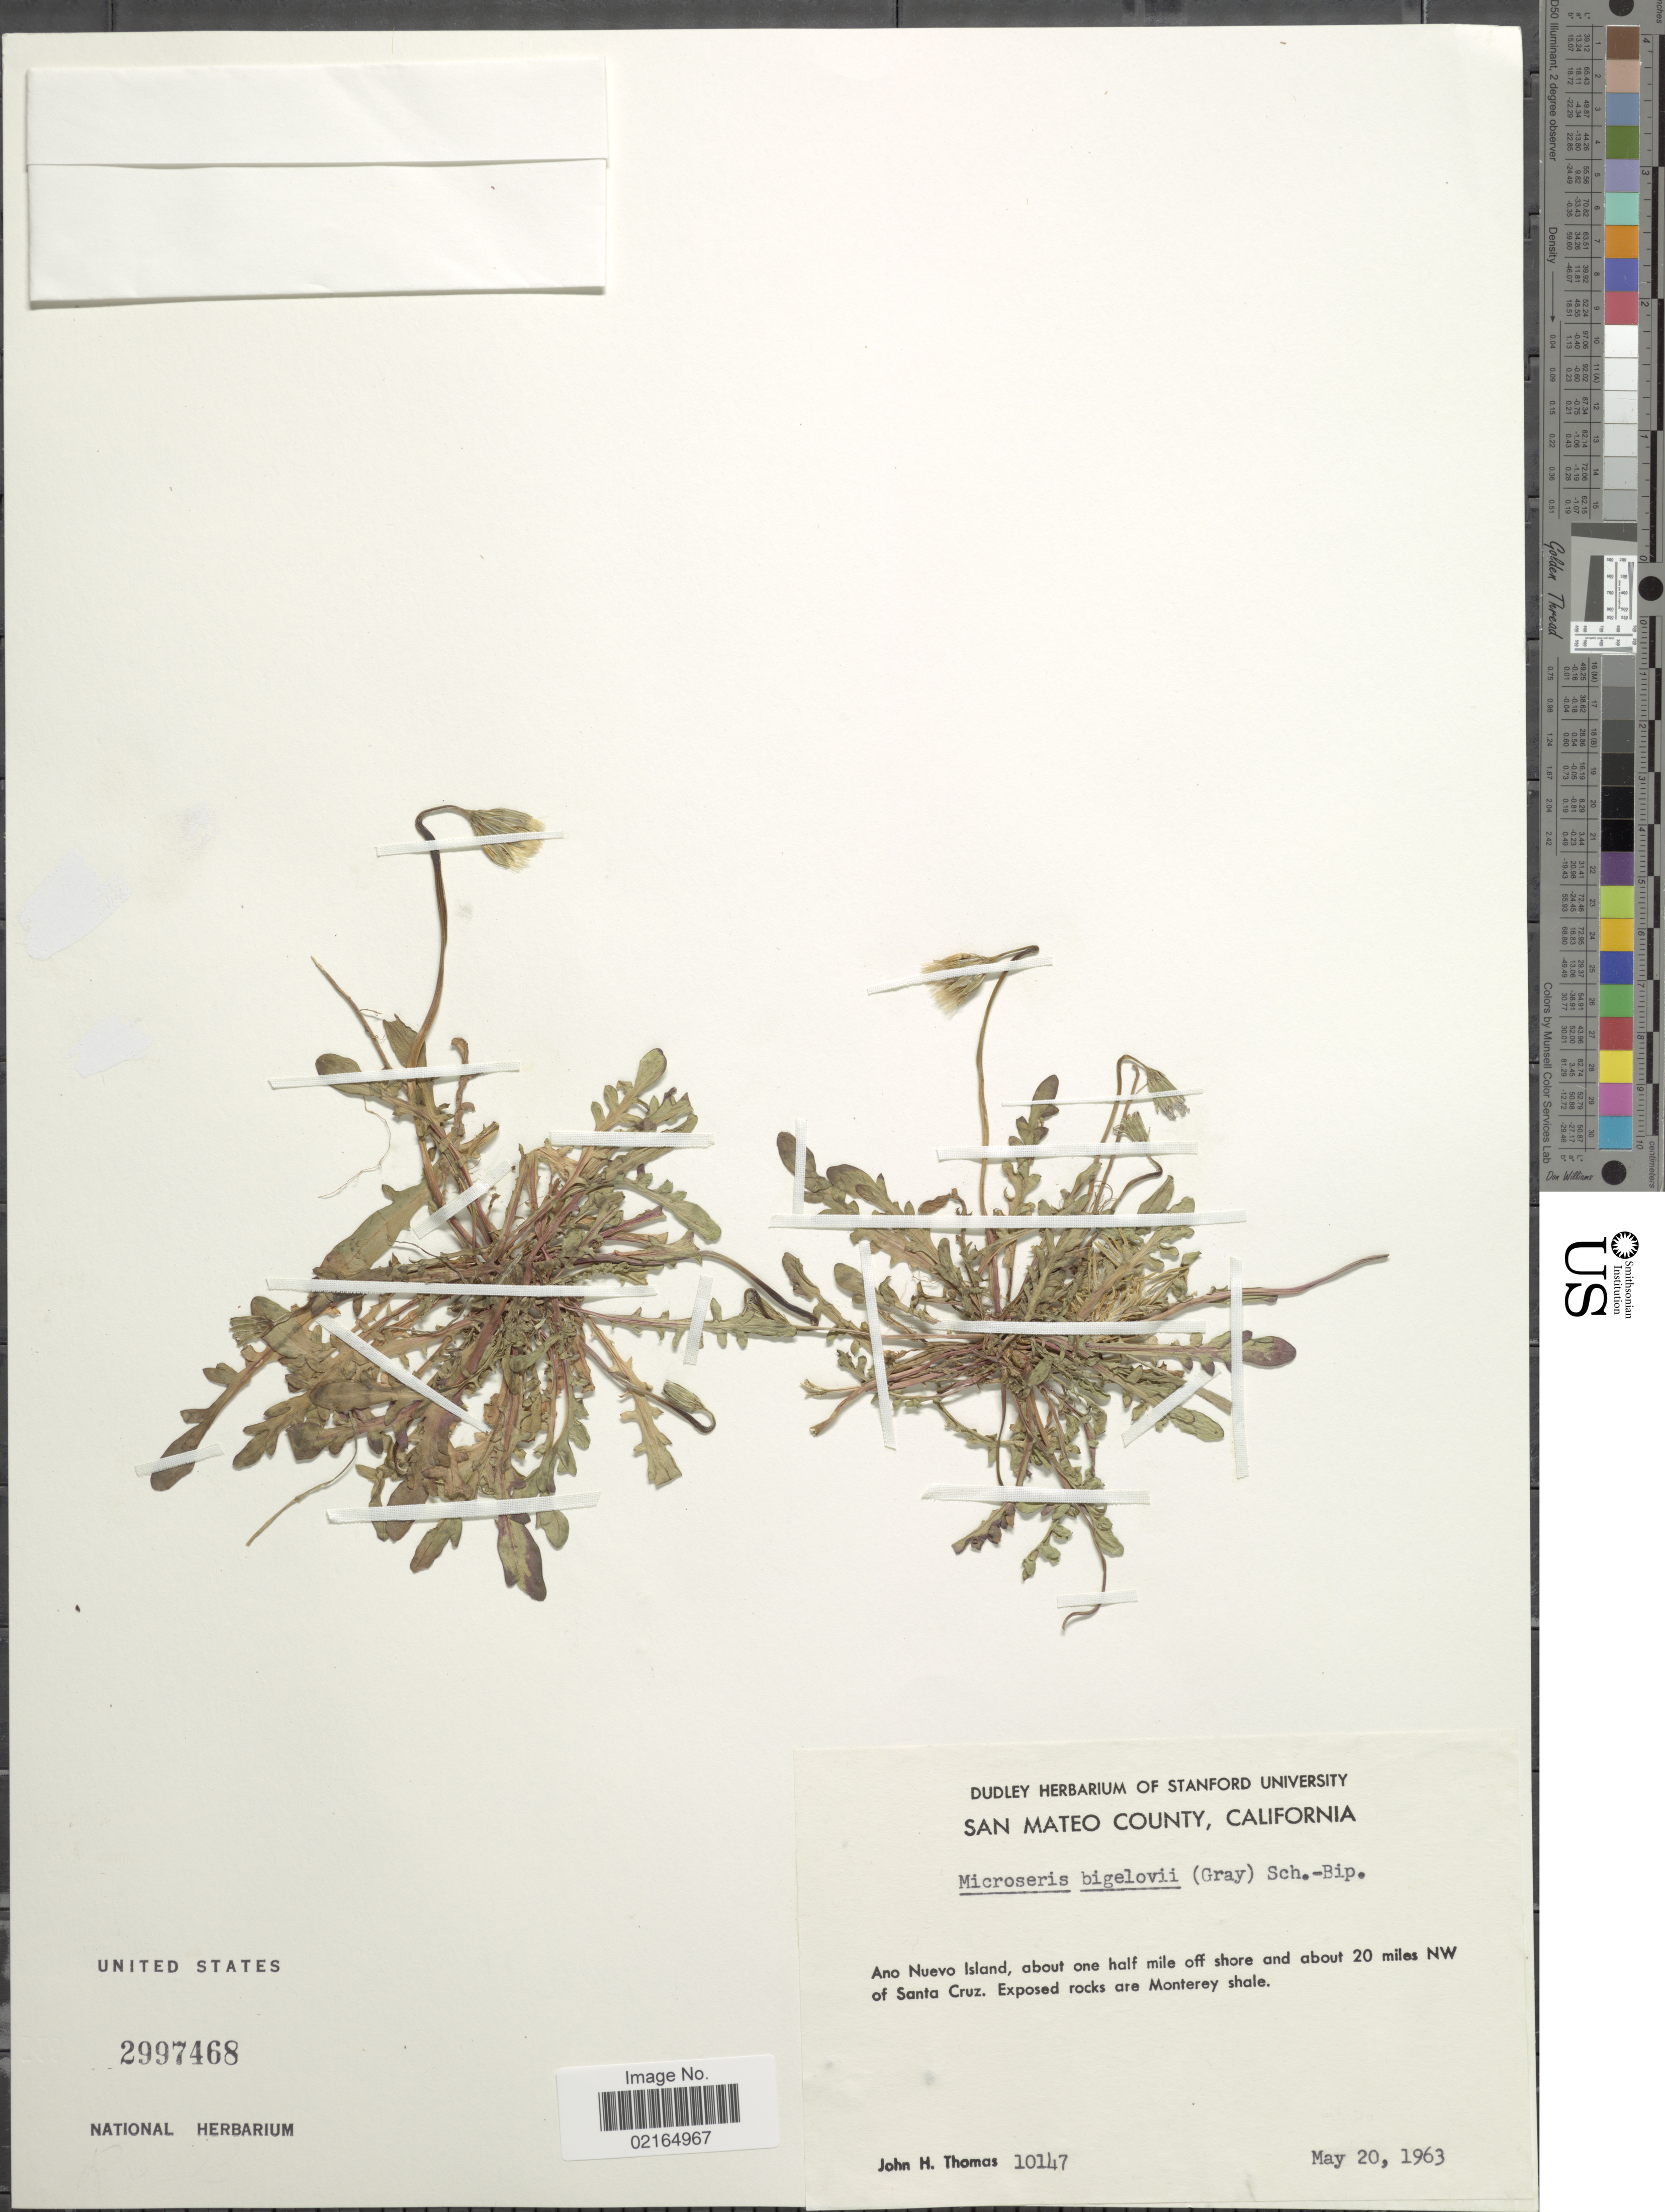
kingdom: Plantae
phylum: Tracheophyta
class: Magnoliopsida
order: Asterales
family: Asteraceae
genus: Microseris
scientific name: Microseris bigelovii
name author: (A. Gray) Sch. Bip.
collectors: J. H. Thomas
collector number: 10147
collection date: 1963-05-20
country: United States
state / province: California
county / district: San Mateo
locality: San Mateo County, Ano Nuevo Island, about one half mile off shore and about 20 miles NW of Santa Cruz.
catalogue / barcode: US 2997468